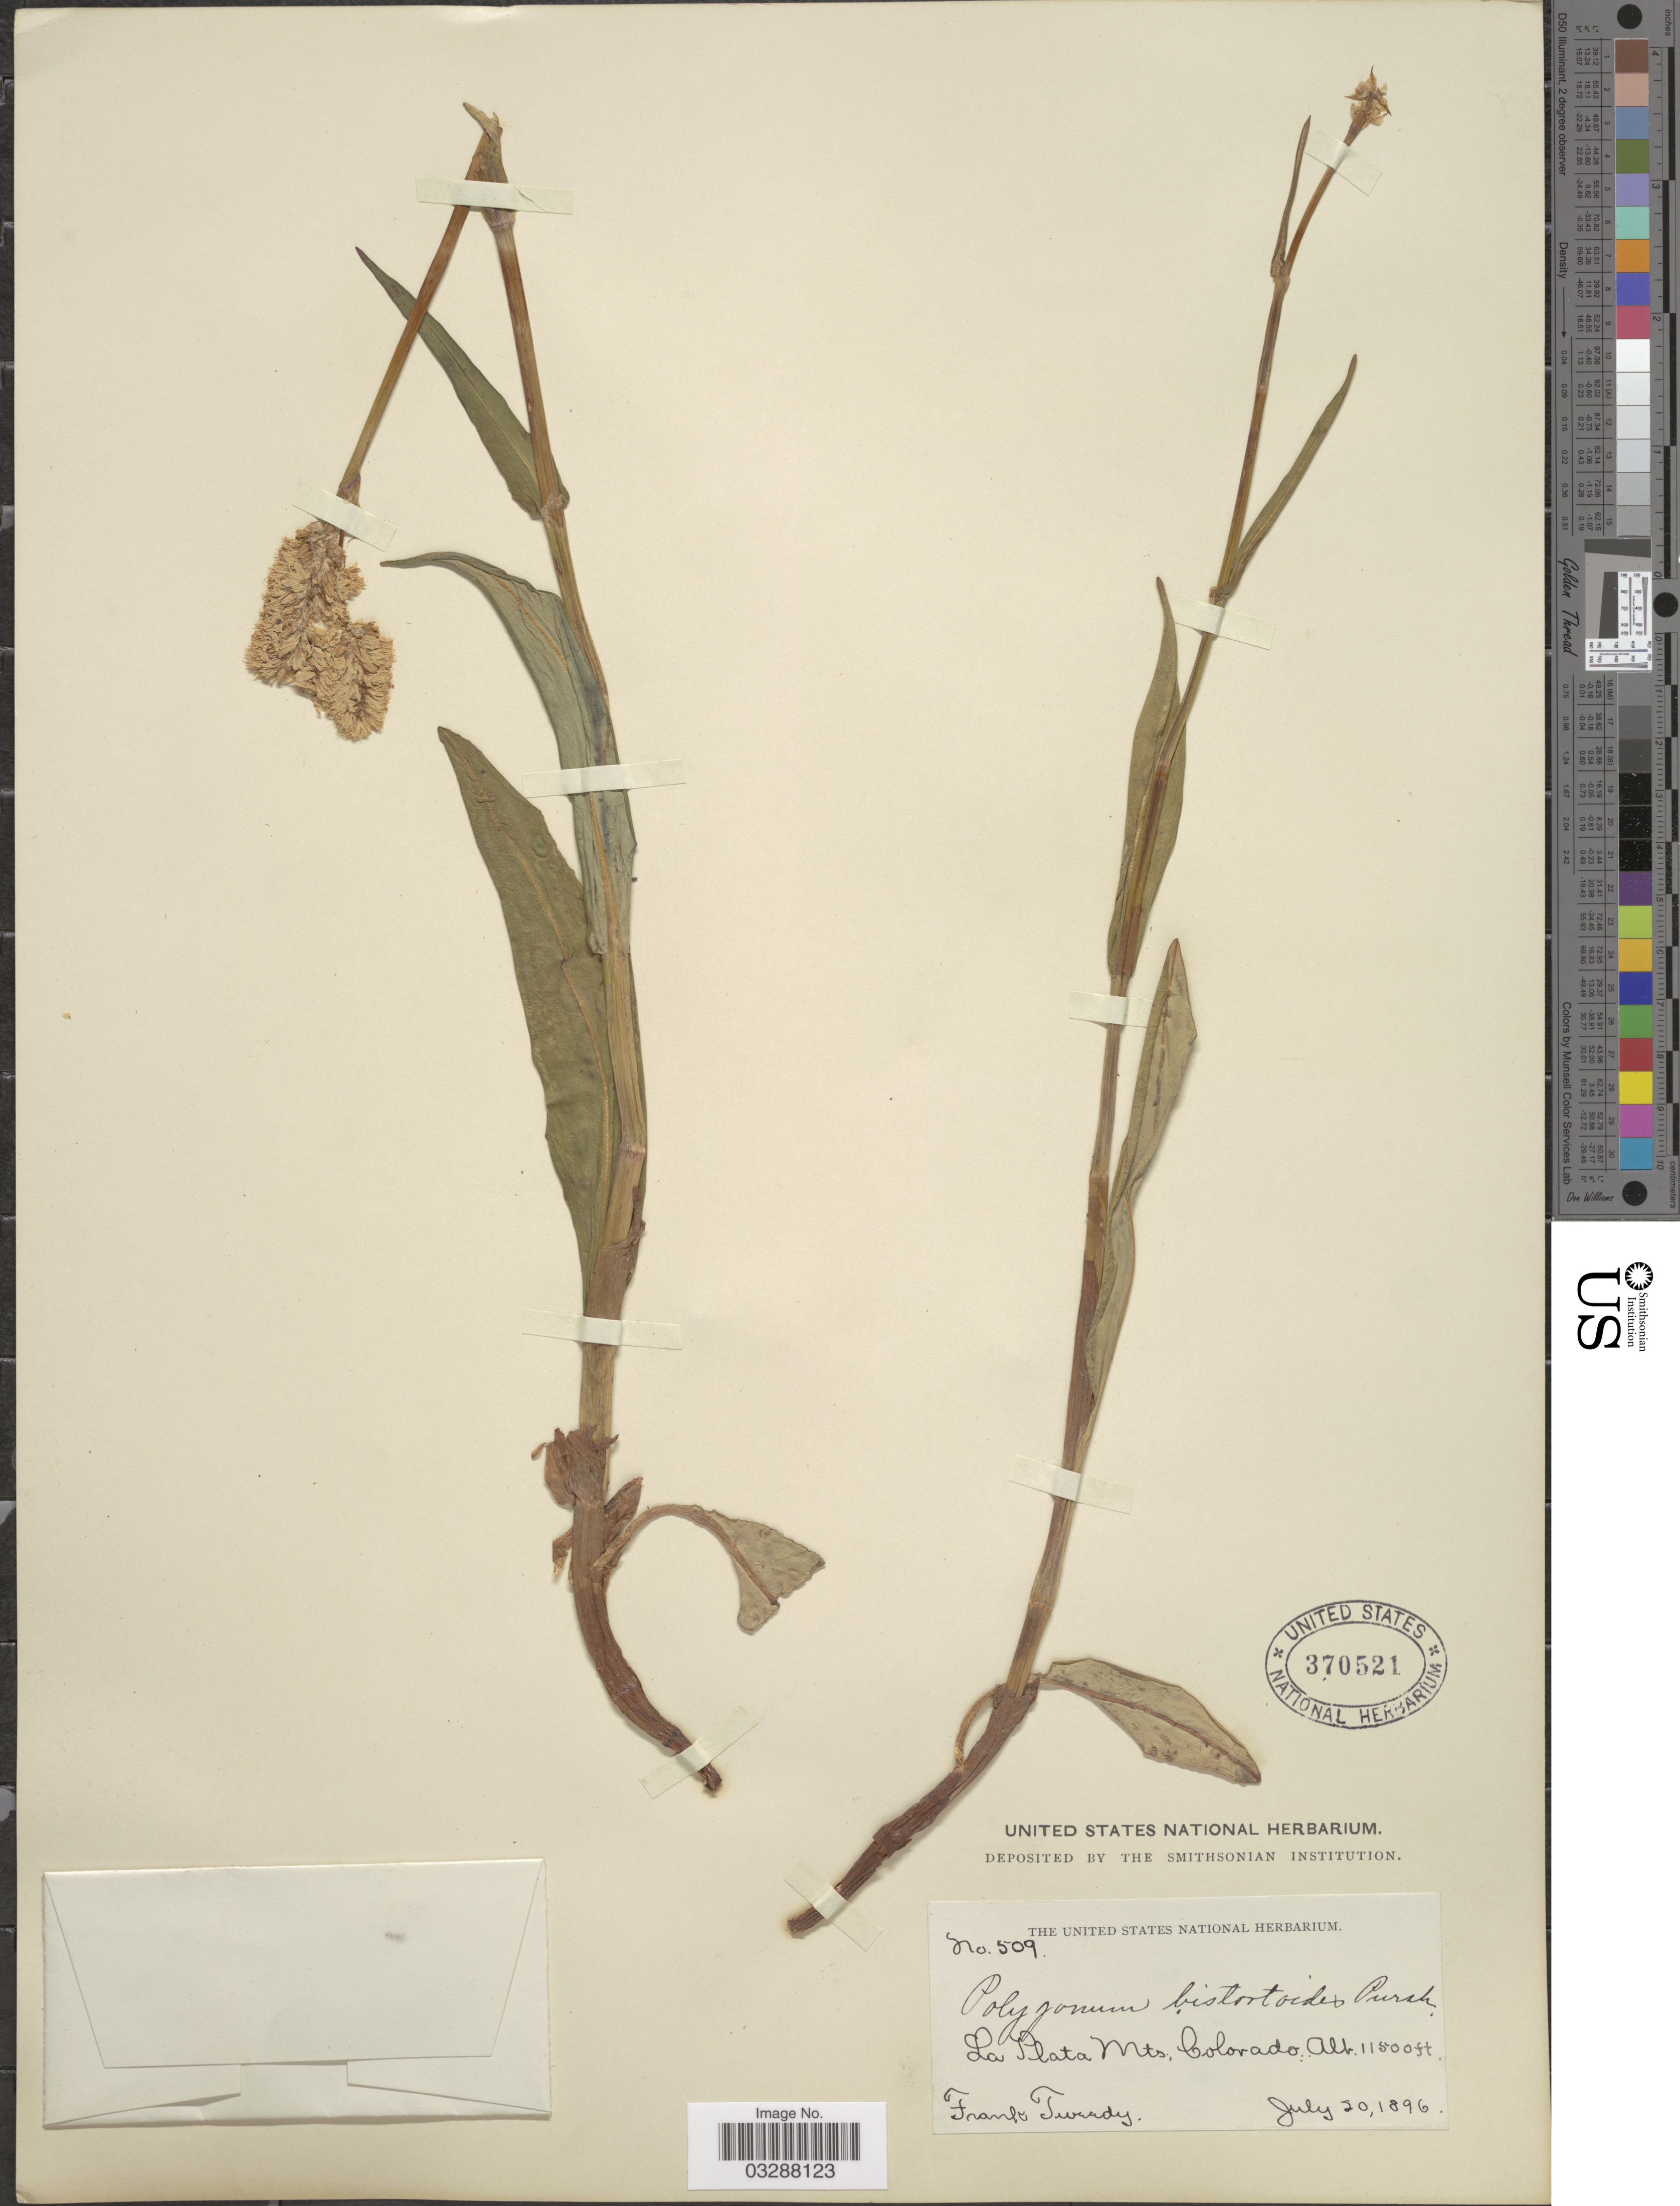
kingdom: Plantae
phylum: Tracheophyta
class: Magnoliopsida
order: Caryophyllales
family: Polygonaceae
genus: Bistorta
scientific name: Bistorta bistortoides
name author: (Pursh) Small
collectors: F. Tweedy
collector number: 509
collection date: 1896-07-20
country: United States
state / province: Colorado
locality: La Plata Mts.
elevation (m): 3505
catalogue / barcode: US 370521